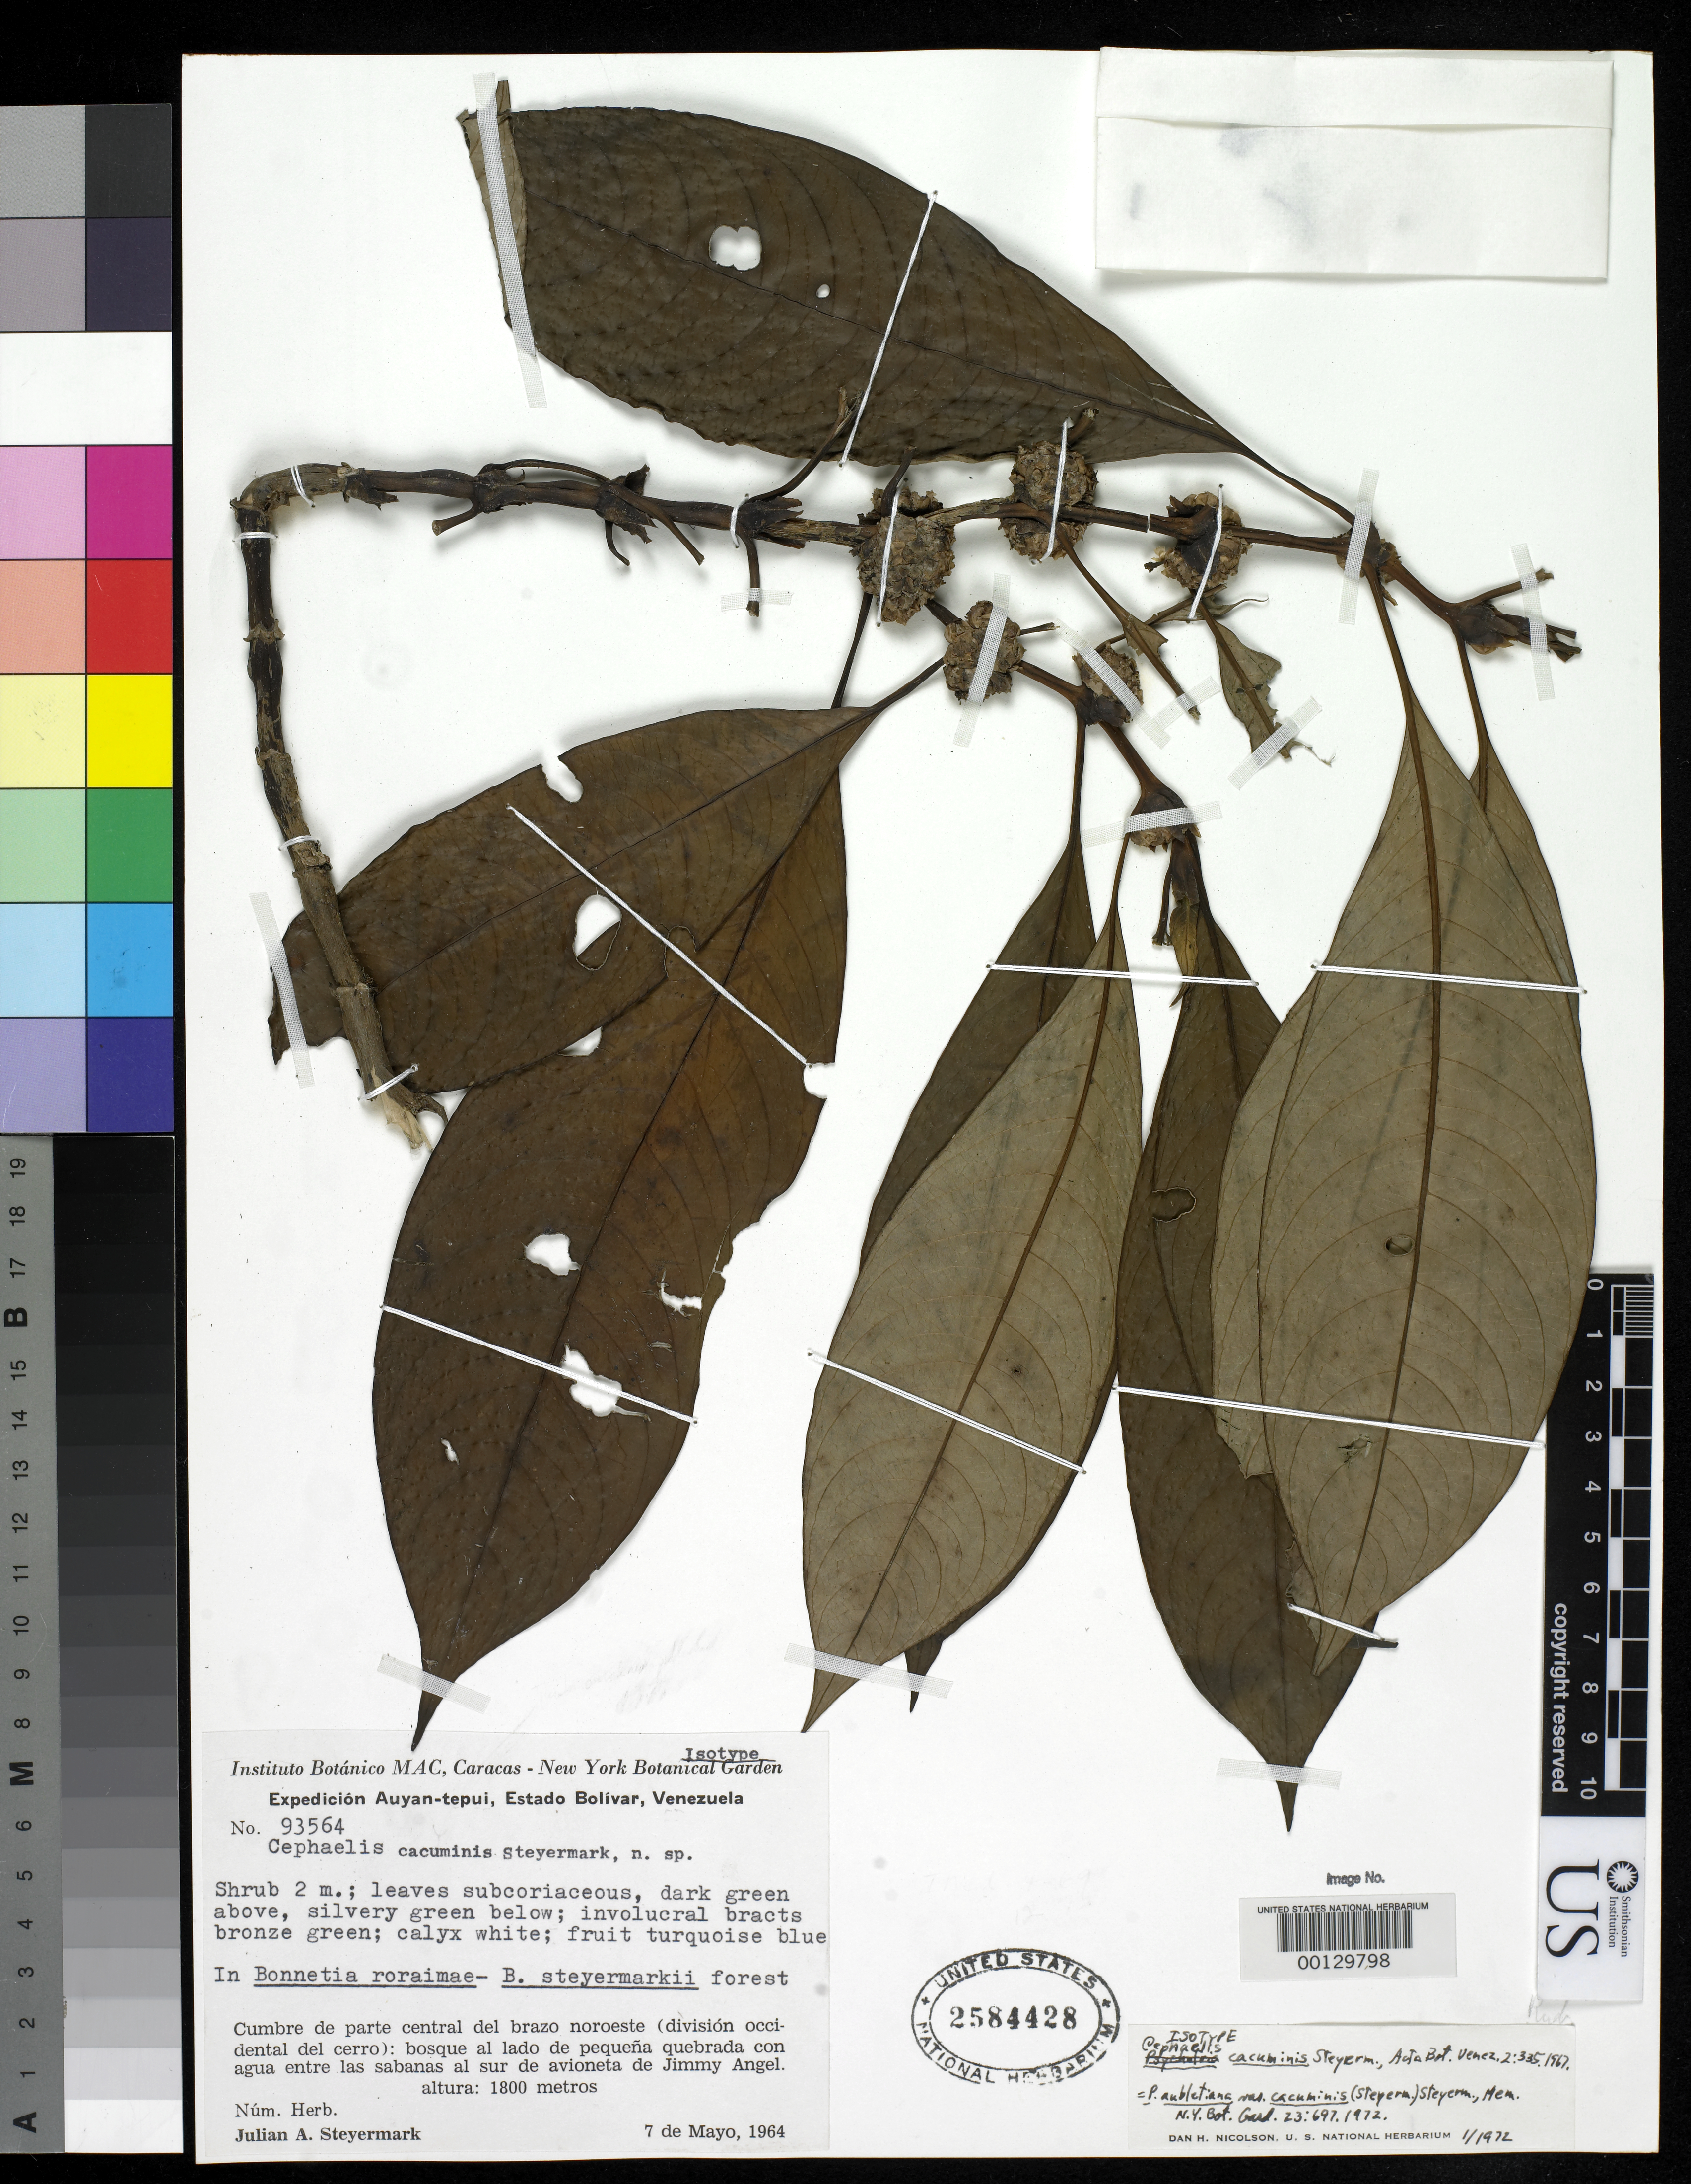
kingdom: Plantae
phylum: Tracheophyta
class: Magnoliopsida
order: Gentianales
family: Rubiaceae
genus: Cephaelis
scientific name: Cephaelis cacuminis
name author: Steyerm.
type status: Isotype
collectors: J. Steyermark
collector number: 93564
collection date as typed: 07 May 1964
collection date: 1964-05-07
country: Venezuela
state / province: Bolivar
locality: Auyan-Tepui.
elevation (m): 1800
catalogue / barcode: US 2584428